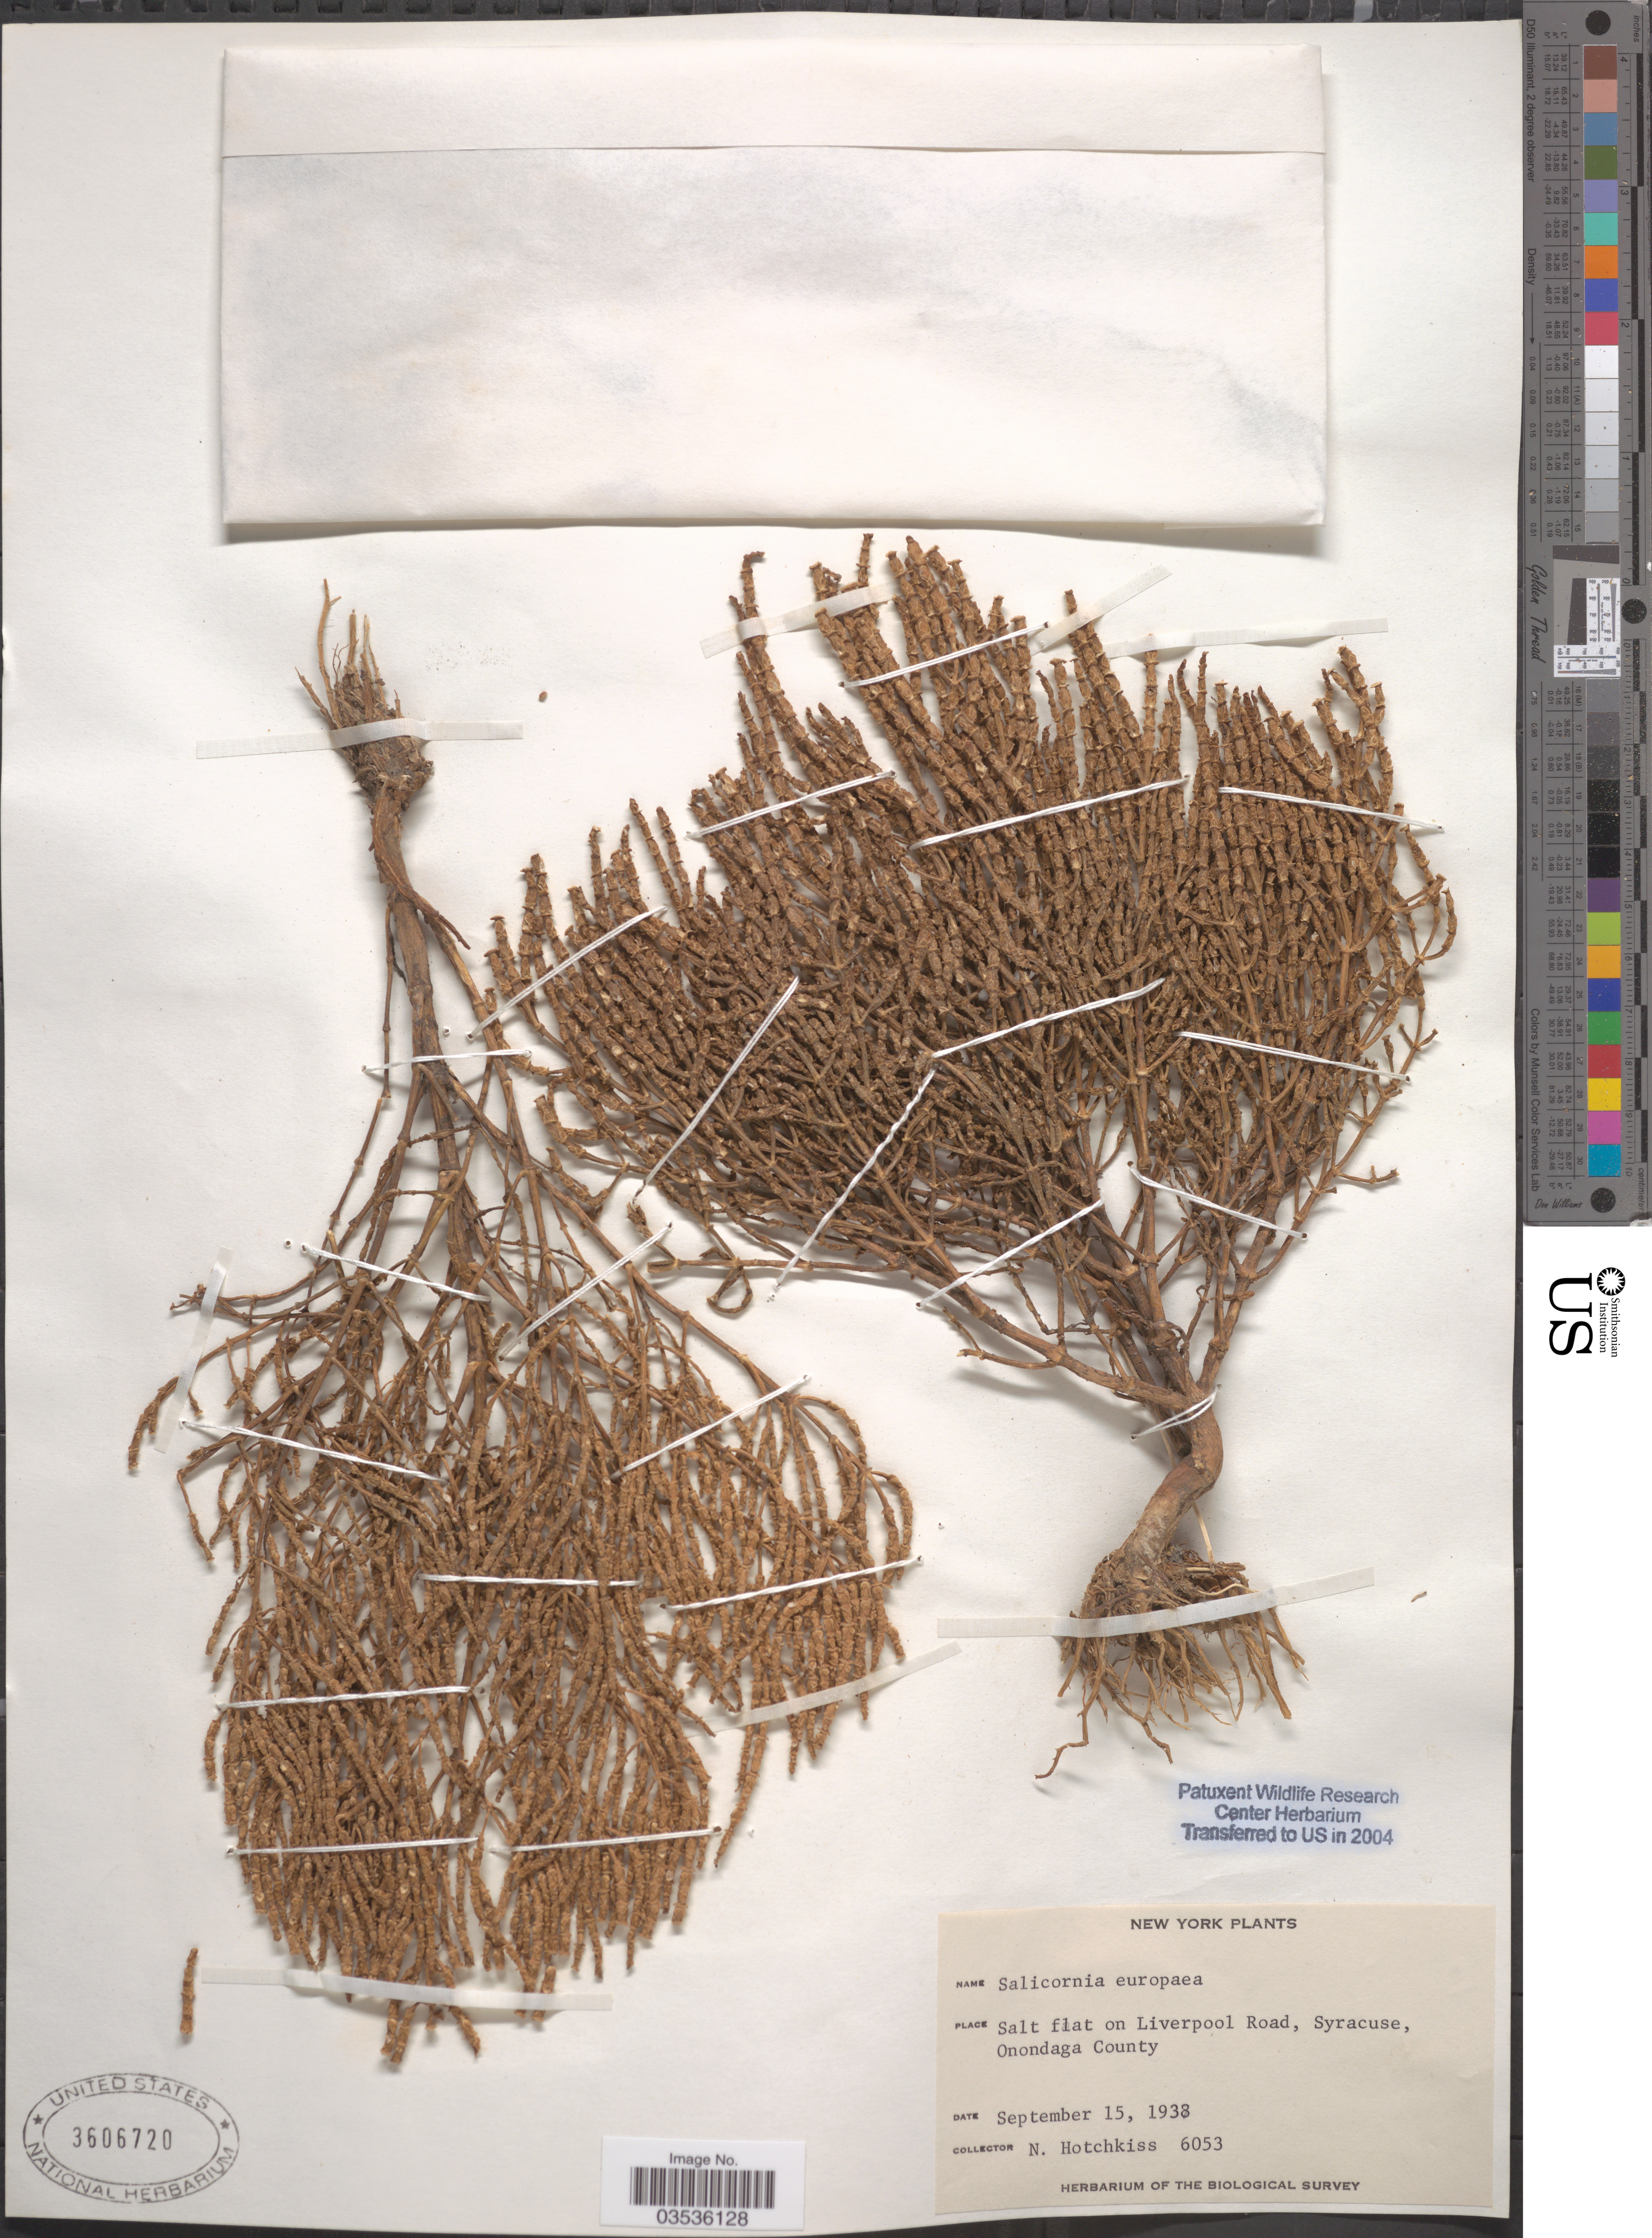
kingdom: Plantae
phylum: Tracheophyta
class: Magnoliopsida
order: Caryophyllales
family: Amaranthaceae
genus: Salicornia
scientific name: Salicornia europaea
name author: L.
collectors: N. Hotchkiss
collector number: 6053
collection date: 1938-09-15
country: United States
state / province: New York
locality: Salt flat on Liverpool Road, Syracuse, Onondaga County.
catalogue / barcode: US 3606720